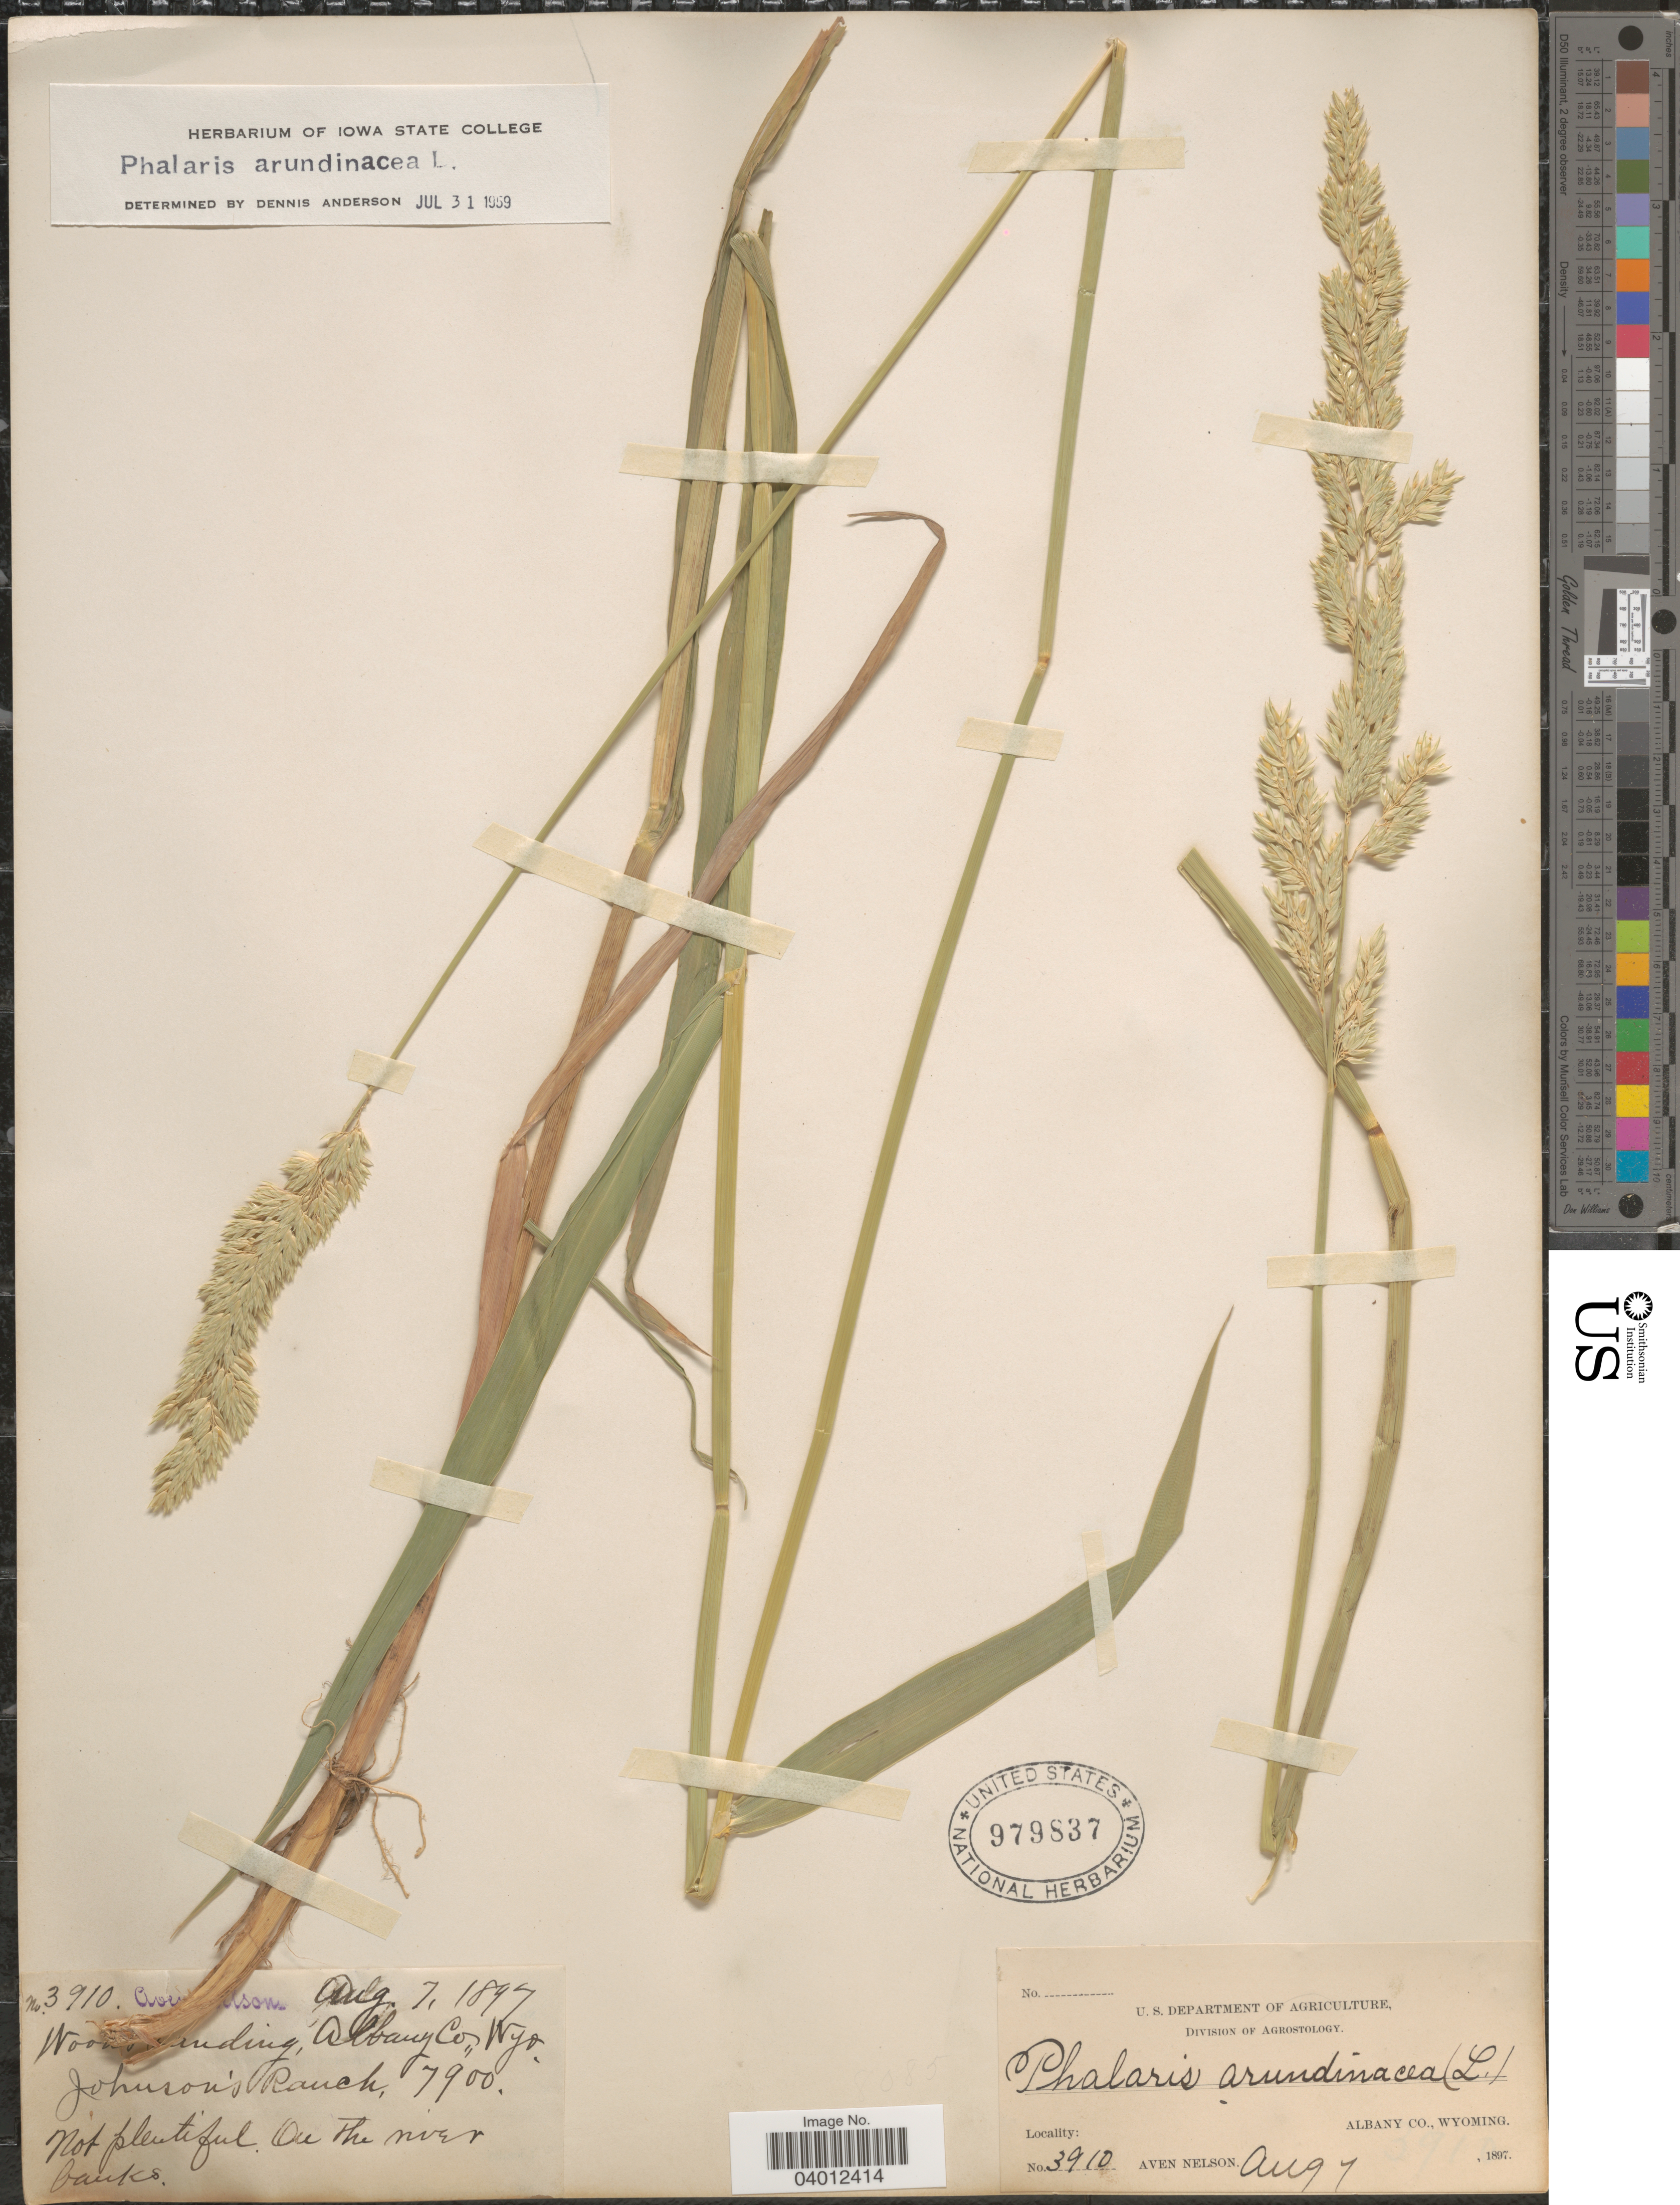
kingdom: Plantae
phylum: Tracheophyta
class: Liliopsida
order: Poales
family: Poaceae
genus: Phalaris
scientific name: Phalaris arundinacea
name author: L.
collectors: A. Nelson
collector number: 3910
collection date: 1897-08-07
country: United States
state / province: Wyoming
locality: Albany Co. Johnson's Ranch.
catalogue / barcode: US 979837